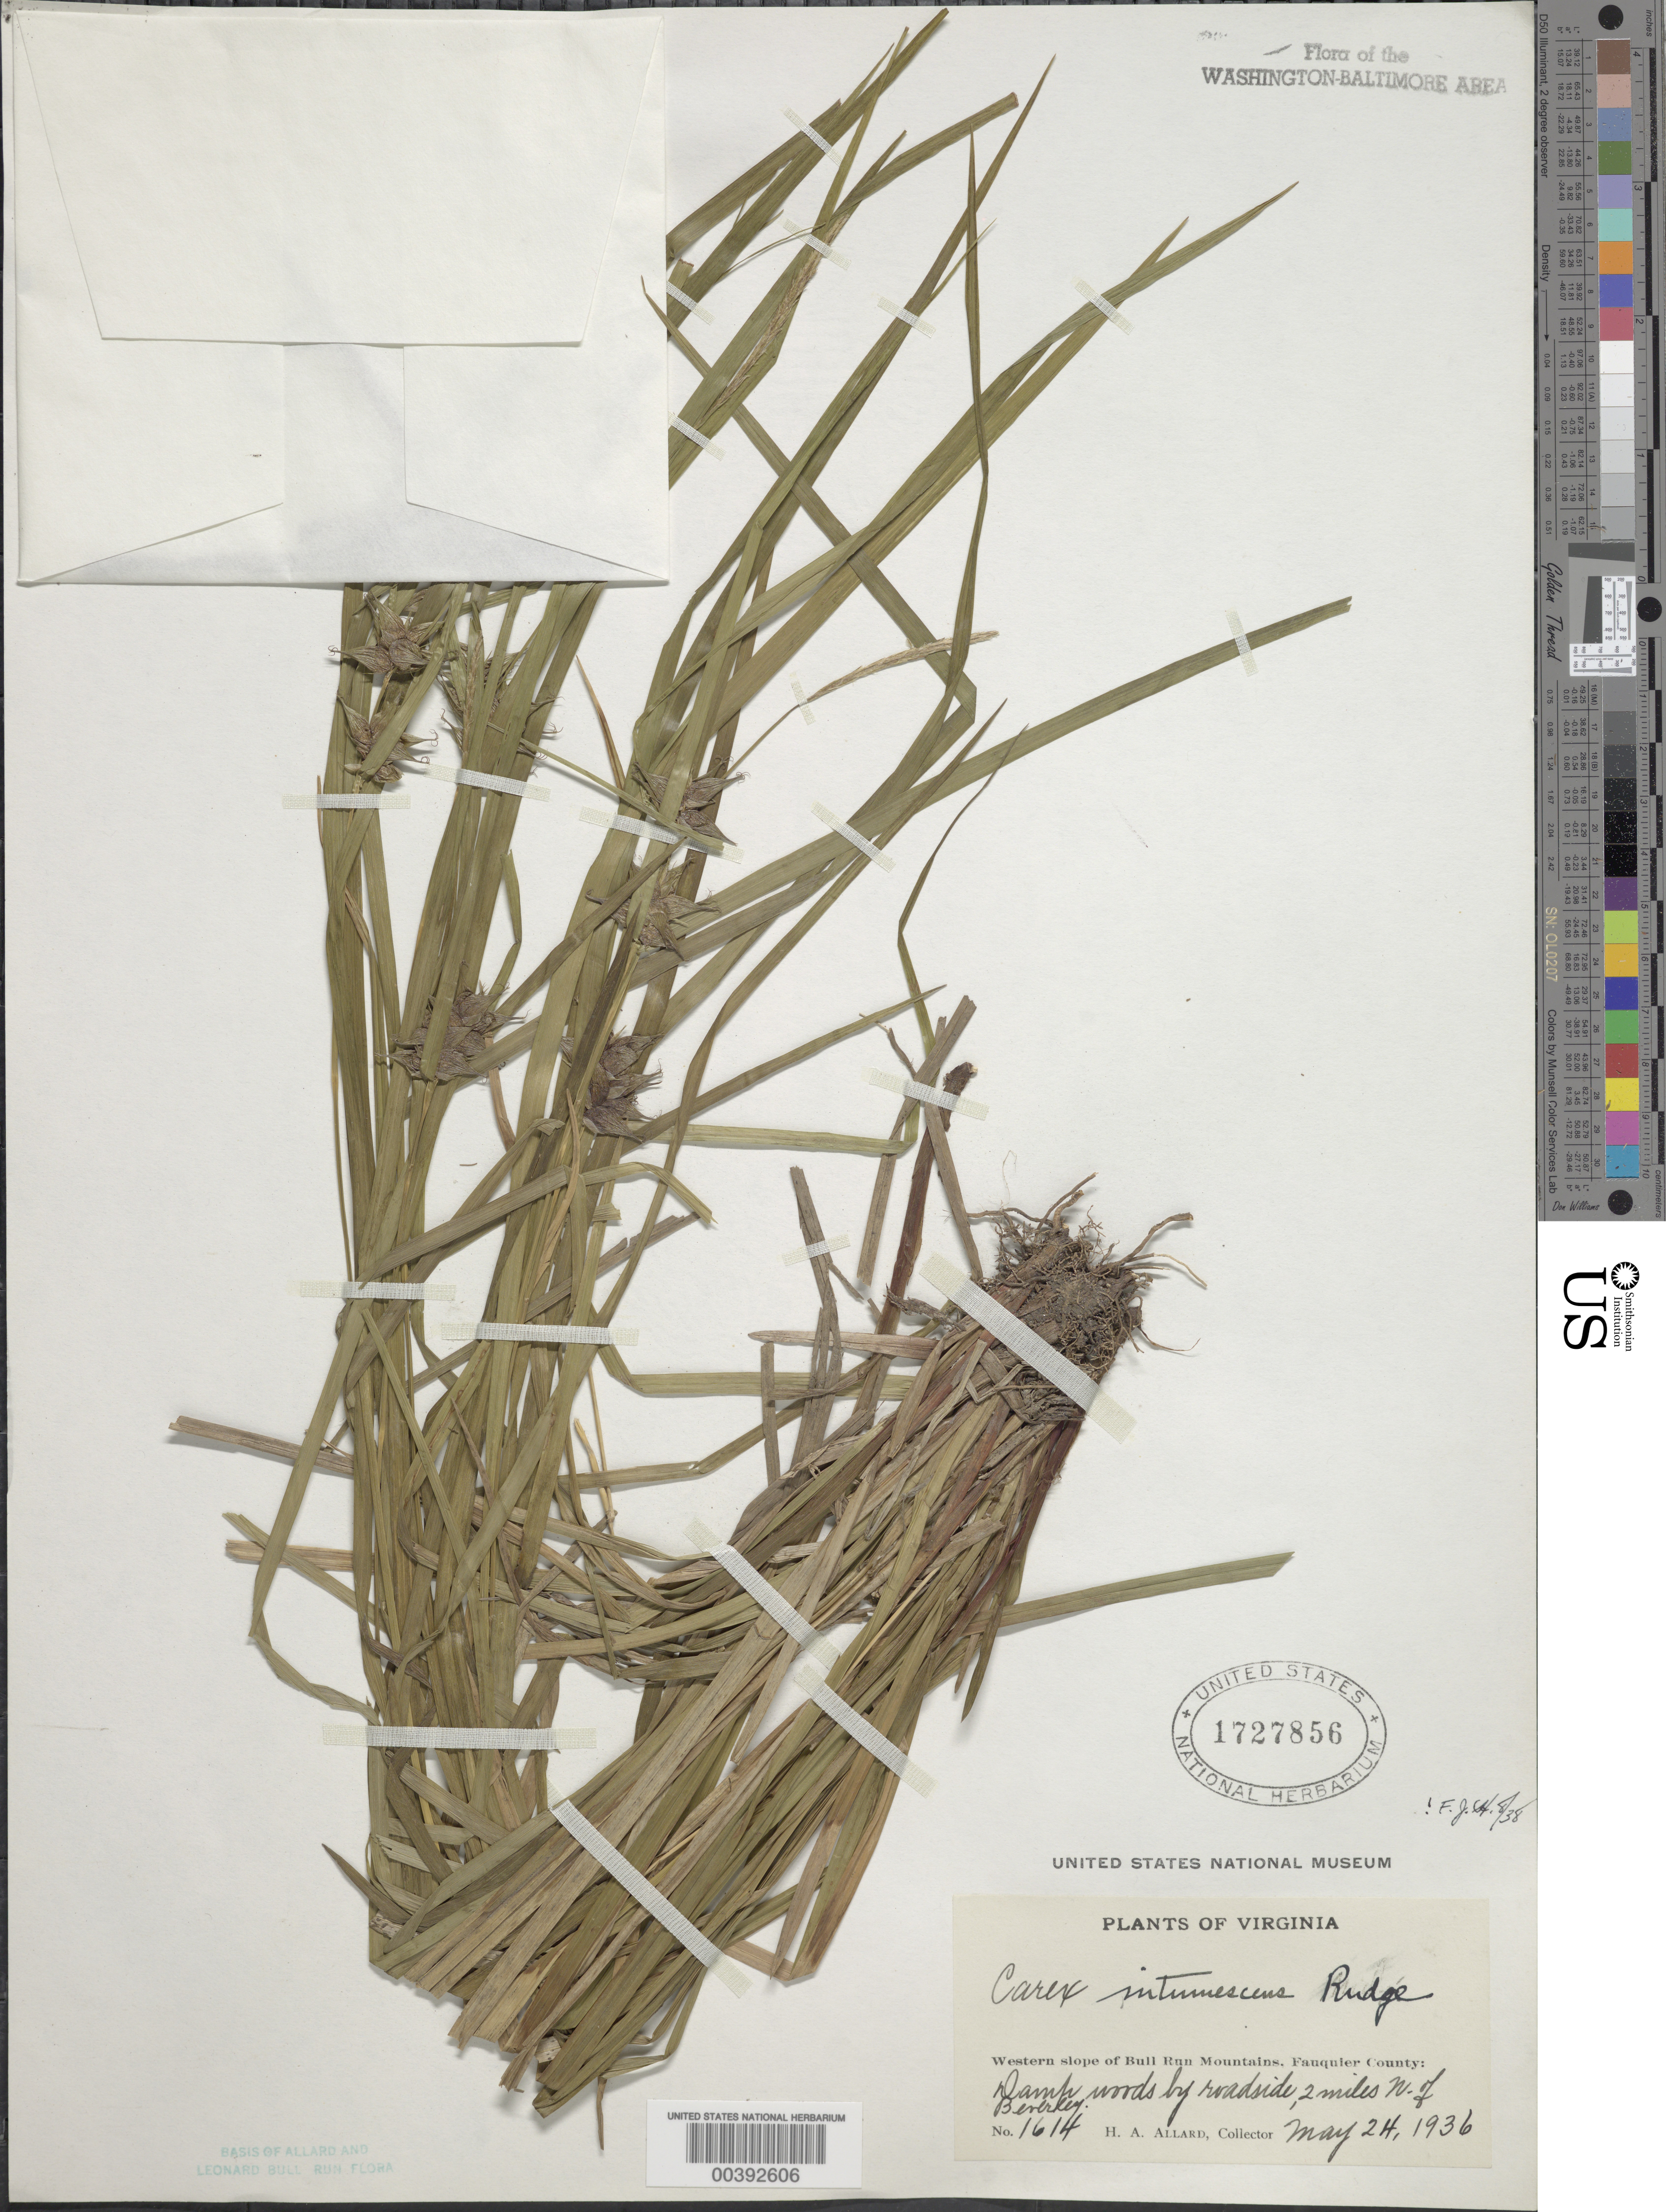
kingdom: Plantae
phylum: Tracheophyta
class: Liliopsida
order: Poales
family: Cyperaceae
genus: Carex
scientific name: Carex intumescens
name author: Rudge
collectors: H. A. Allard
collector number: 1614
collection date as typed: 24 May 1936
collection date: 1936-05-24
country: United States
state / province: Virginia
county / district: Fauquier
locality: North of Beverley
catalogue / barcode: US 1727856